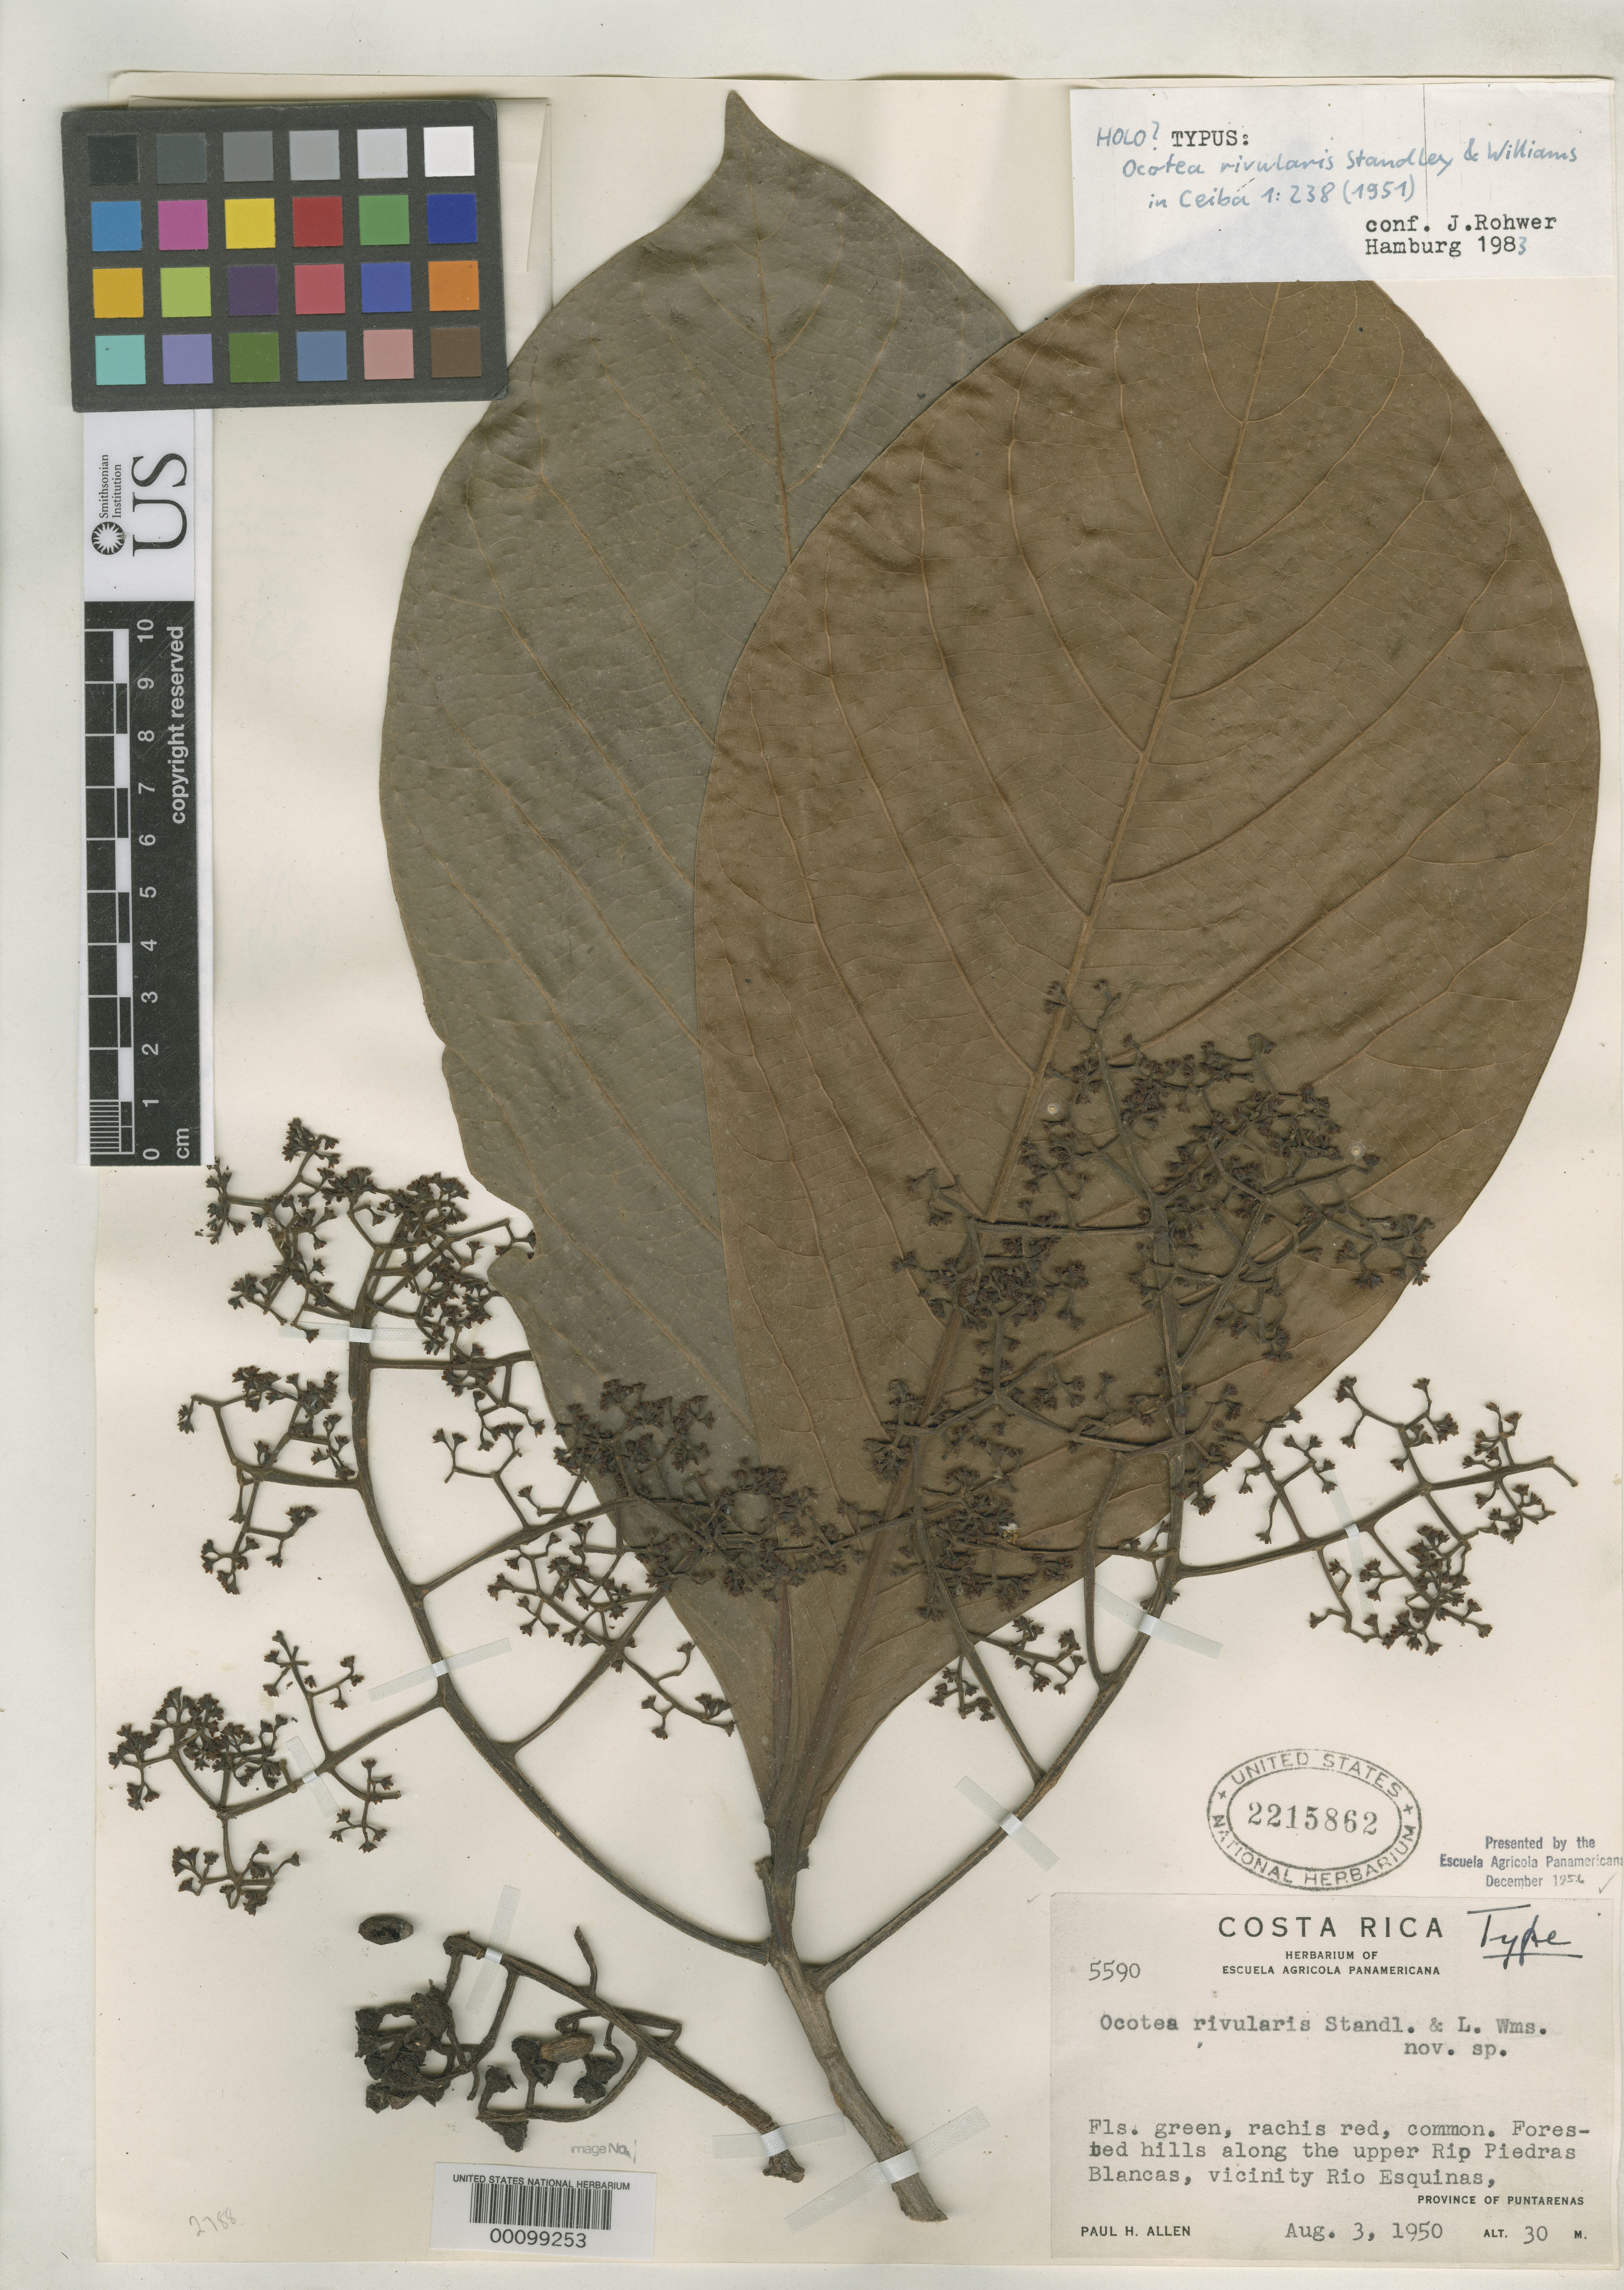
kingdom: Plantae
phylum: Tracheophyta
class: Magnoliopsida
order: Laurales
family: Lauraceae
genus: Ocotea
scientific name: Ocotea rivularis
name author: Standl. & L.O. Williams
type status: Holotype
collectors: P. H. Allen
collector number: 5590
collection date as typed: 03 Aug 1950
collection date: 1950-08-03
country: Costa Rica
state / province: Puntarenas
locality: Upper Rio Piedras Blancas, vicinity of Rio Esquinas.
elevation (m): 30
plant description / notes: "Presented by the Escuela Agricola Panamericana December 1956." Holotype, transferred from EAP to US (see Dorr et al. 2009, Taxon 58: 993-1001).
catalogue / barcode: US 2215862